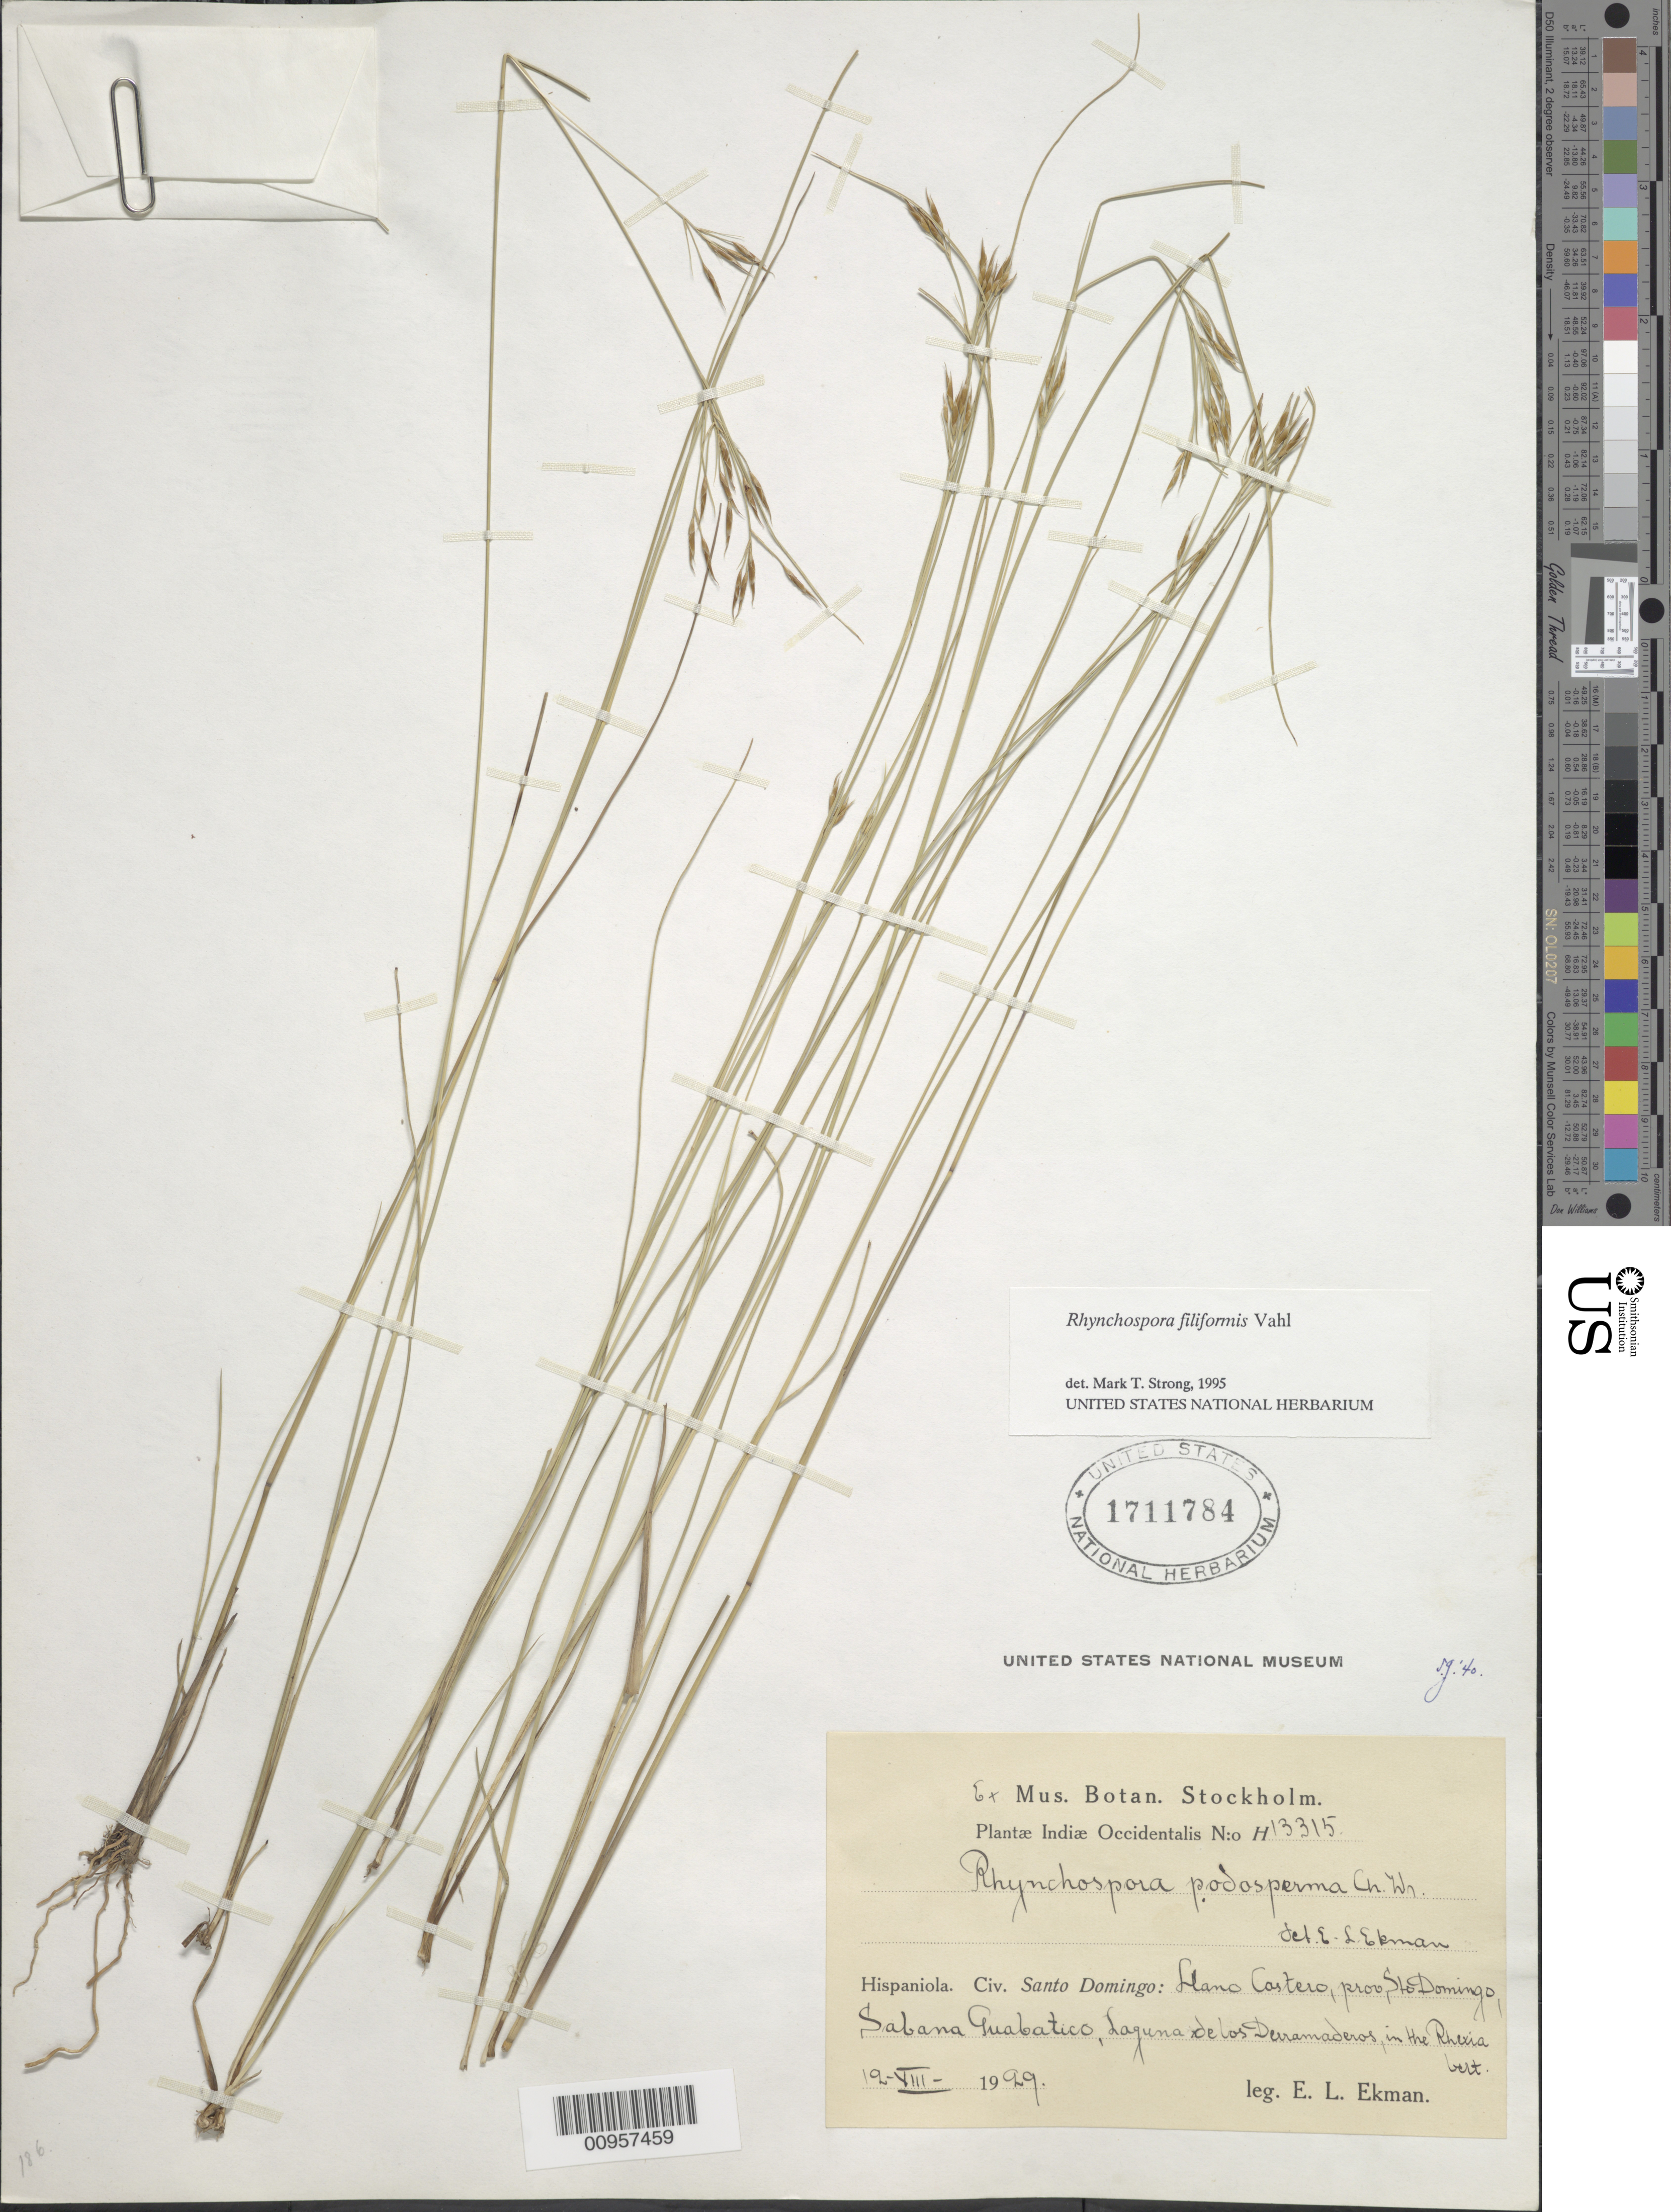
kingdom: Plantae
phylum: Tracheophyta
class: Liliopsida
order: Poales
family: Cyperaceae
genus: Rhynchospora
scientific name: Rhynchospora filiformis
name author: Vahl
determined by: Strong, M. T., (US), Smithsonian Institution - National Museum of Natural History (UNITED STATES)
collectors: E. L. Ekman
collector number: H 13315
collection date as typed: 12 Aug 1929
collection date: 1929-08-12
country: Dominican Republic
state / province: Santo Domingo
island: Hispaniola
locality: Llano Costero, Sabana Guabatico, Laguna de los "Derramaderos, in the Rhexia belt"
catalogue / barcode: US 1711784